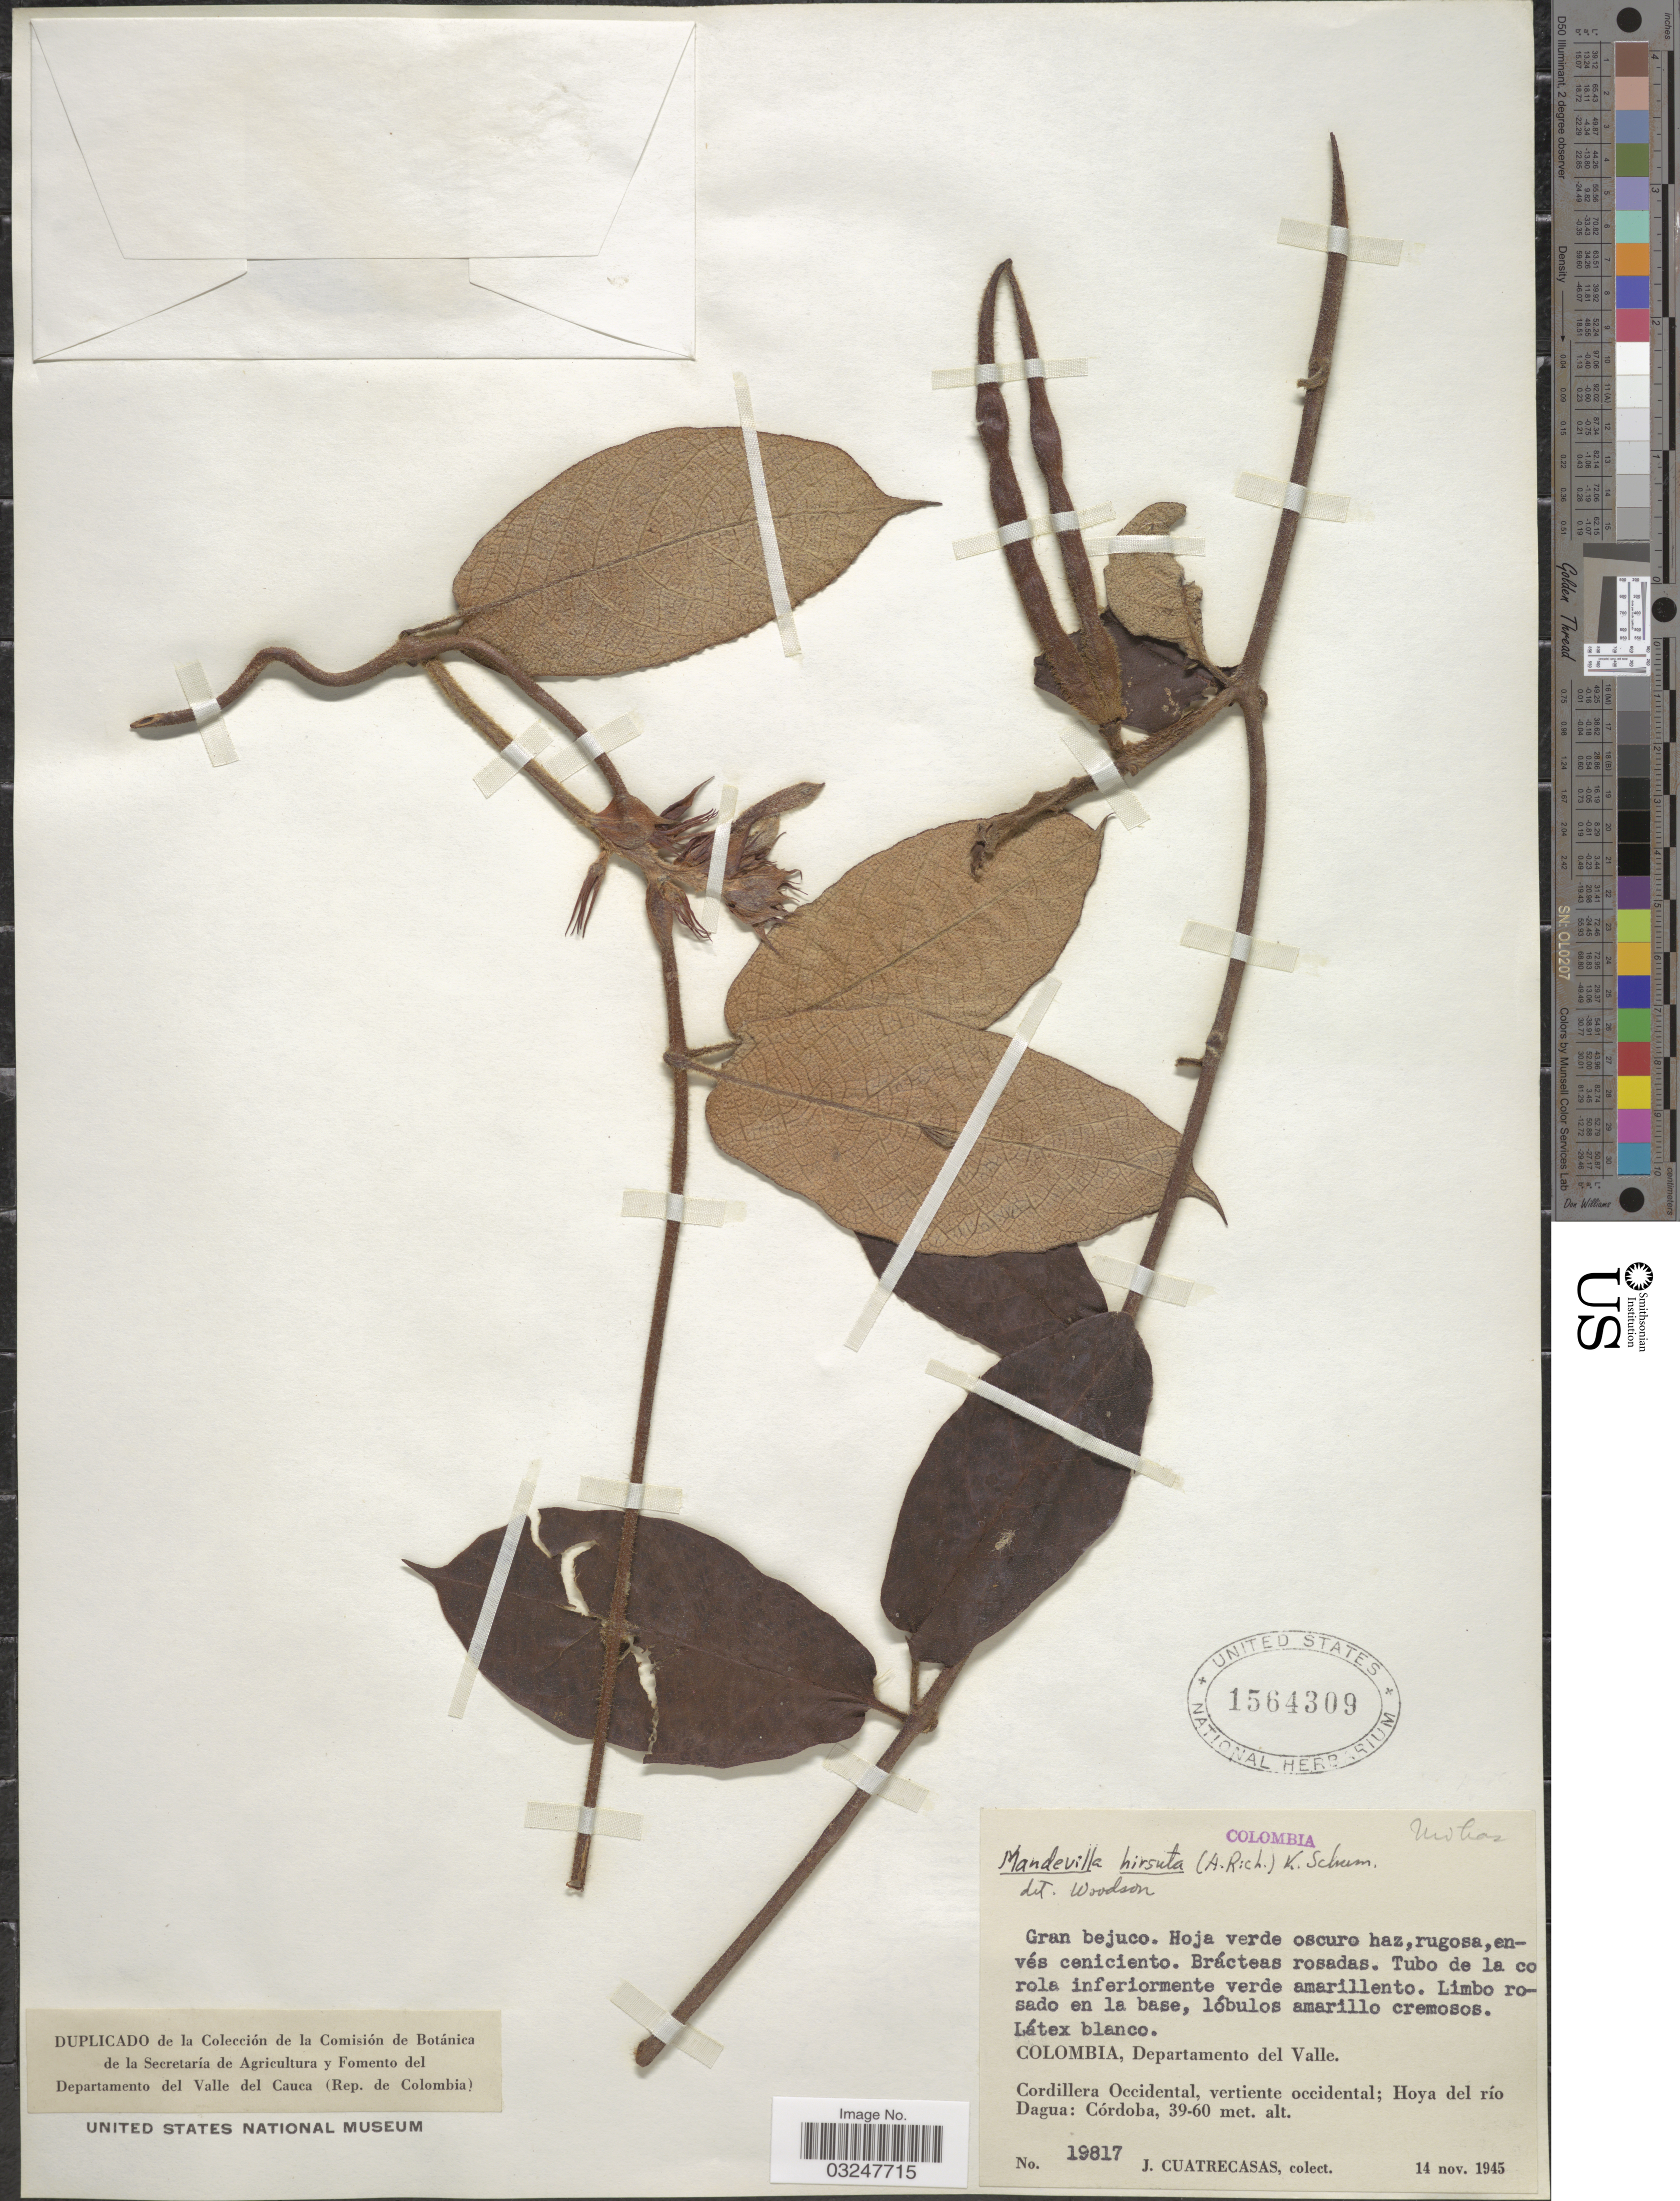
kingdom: Plantae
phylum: Tracheophyta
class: Magnoliopsida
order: Gentianales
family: Apocynaceae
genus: Mandevilla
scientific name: Mandevilla hirsuta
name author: (Rich.) K. Schum.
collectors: J. Cuatrecasas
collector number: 19817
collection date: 1945-11-14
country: Colombia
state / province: Valle del Cauca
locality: Departamento del Valle, Cordillera Occidental, vertiente occidental; Hoya del río Dagua: Córdoba.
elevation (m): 39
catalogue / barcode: US 1564309